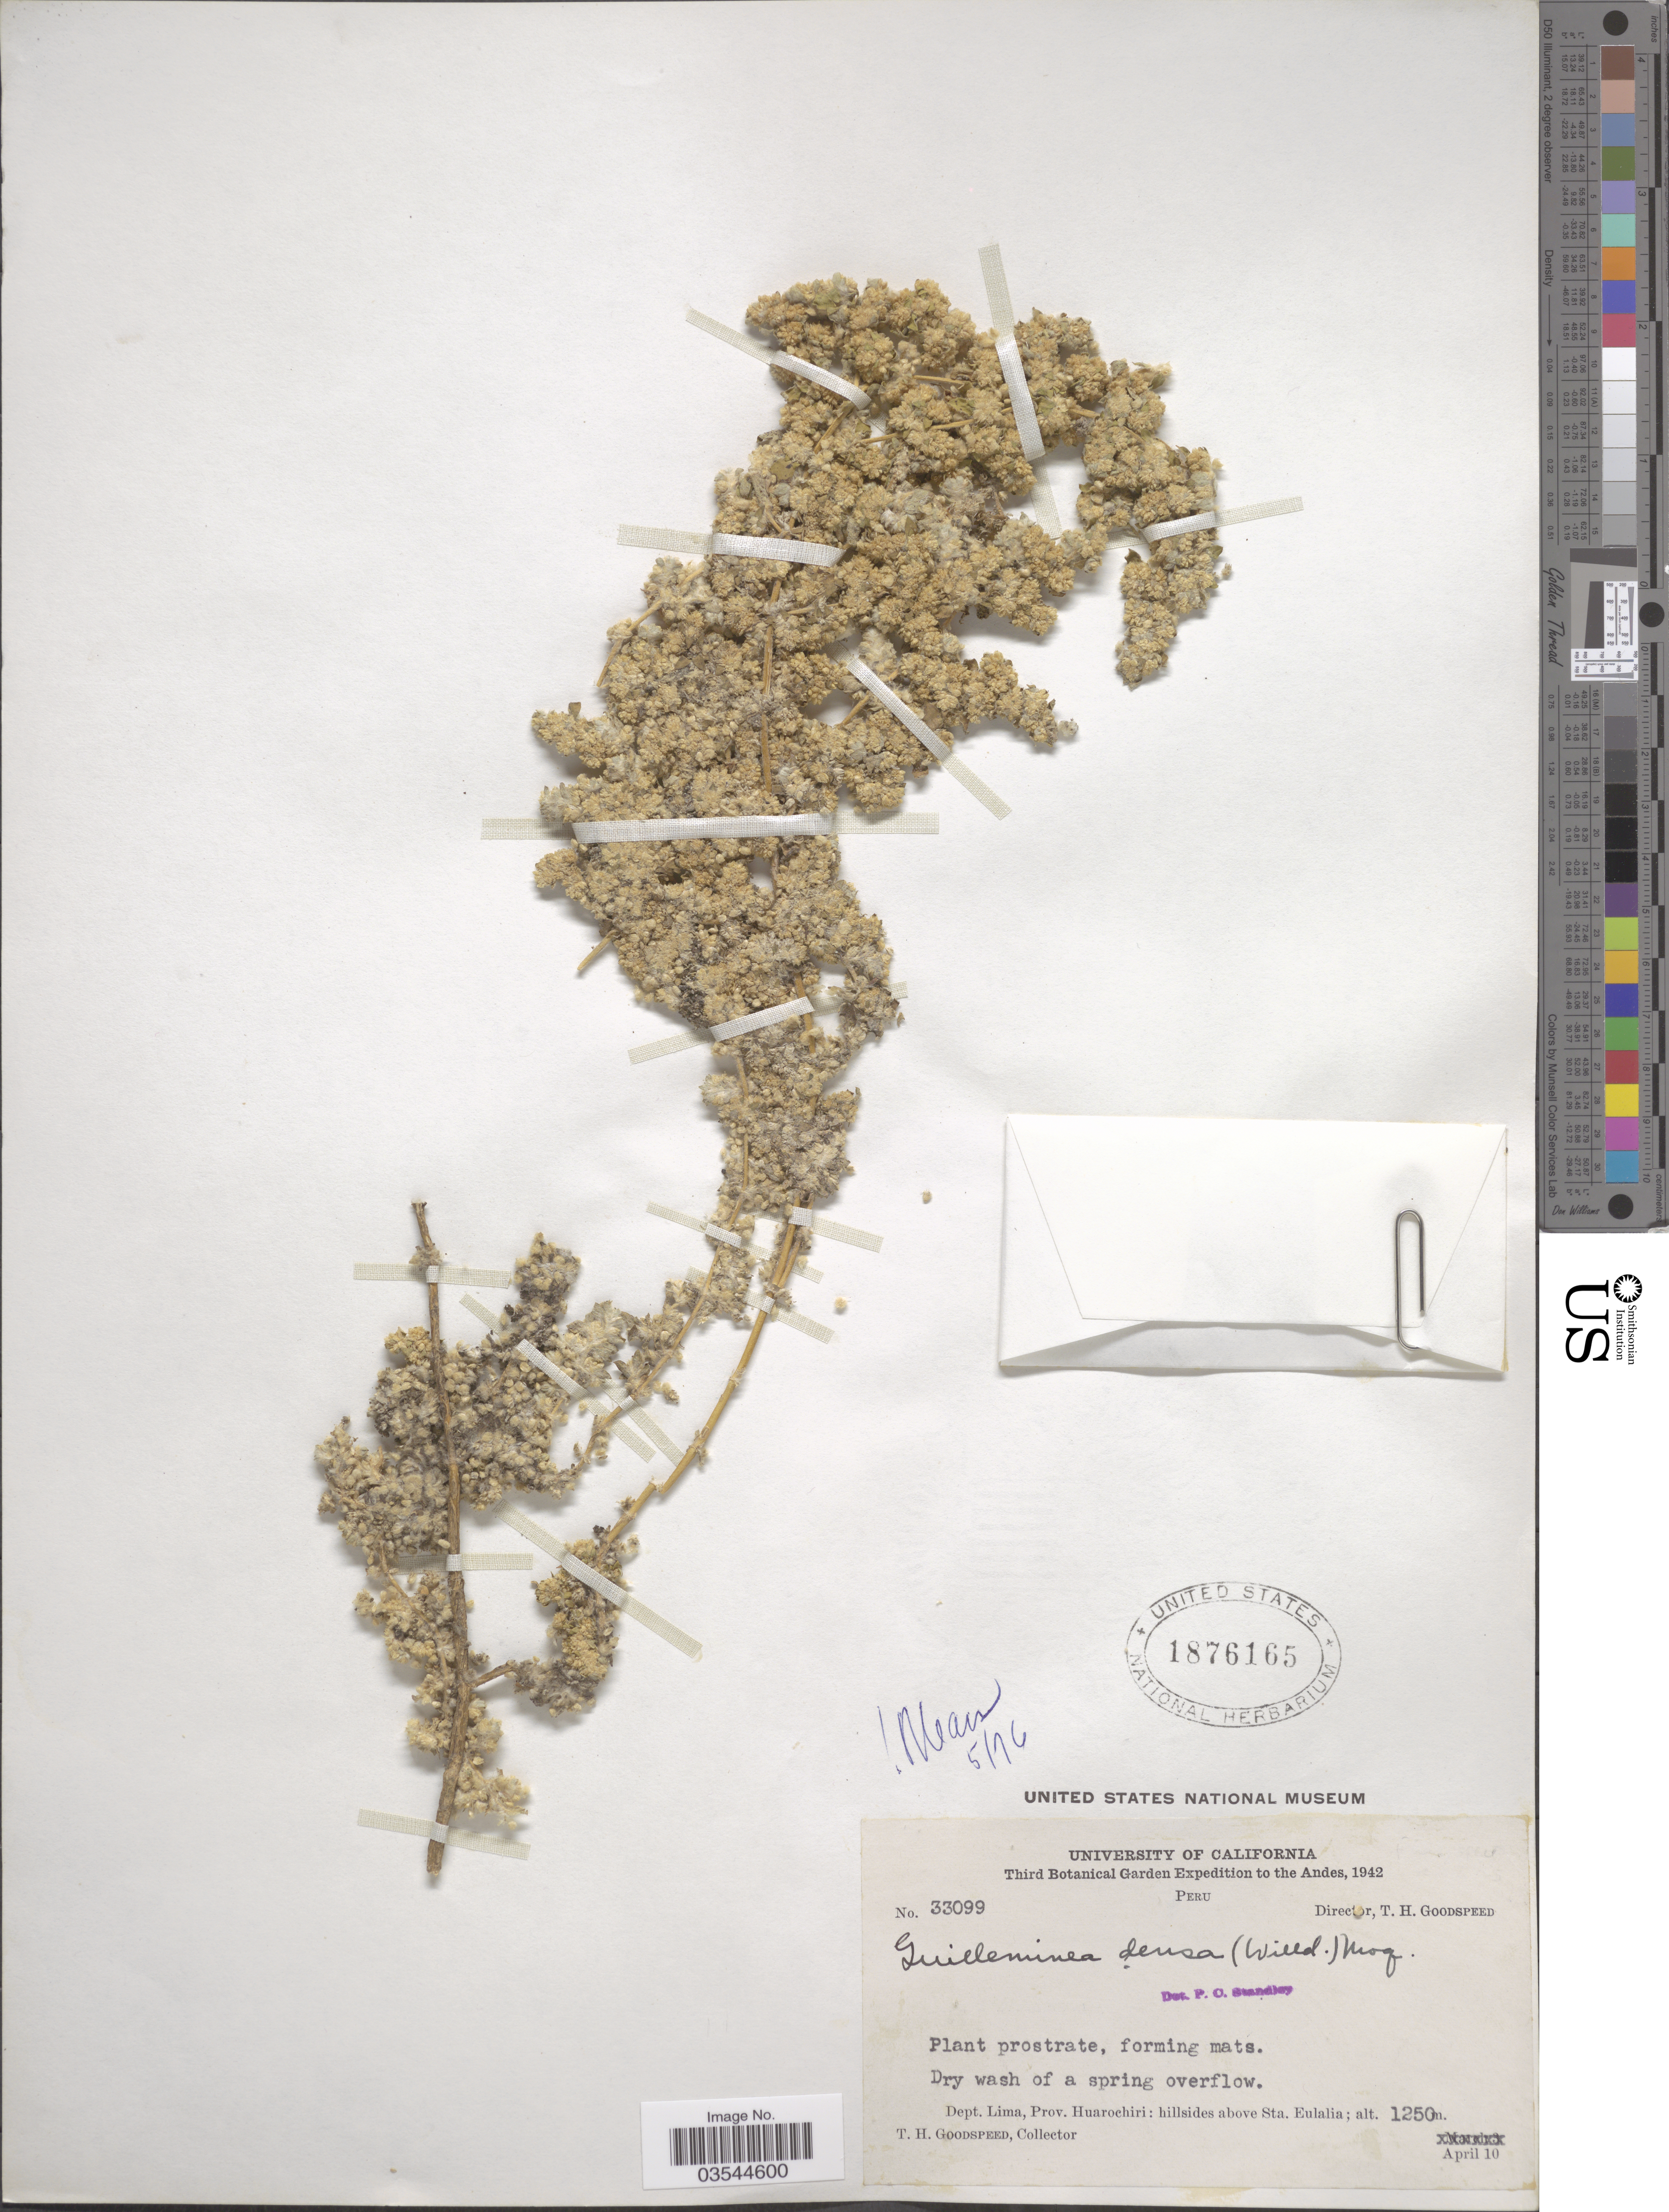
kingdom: Plantae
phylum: Tracheophyta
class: Magnoliopsida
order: Caryophyllales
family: Amaranthaceae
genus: Guilleminea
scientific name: Guilleminea densa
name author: (Humb. & Bonpl. ex Schult.) Moq.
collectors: T. Goodspeed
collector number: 33099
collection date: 1942-04-10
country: Peru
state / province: Lima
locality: Andes. Dept. Lima, Prov. Huarochiri: hillsides above Sta. Eulalia.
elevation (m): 1250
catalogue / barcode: US 1876165